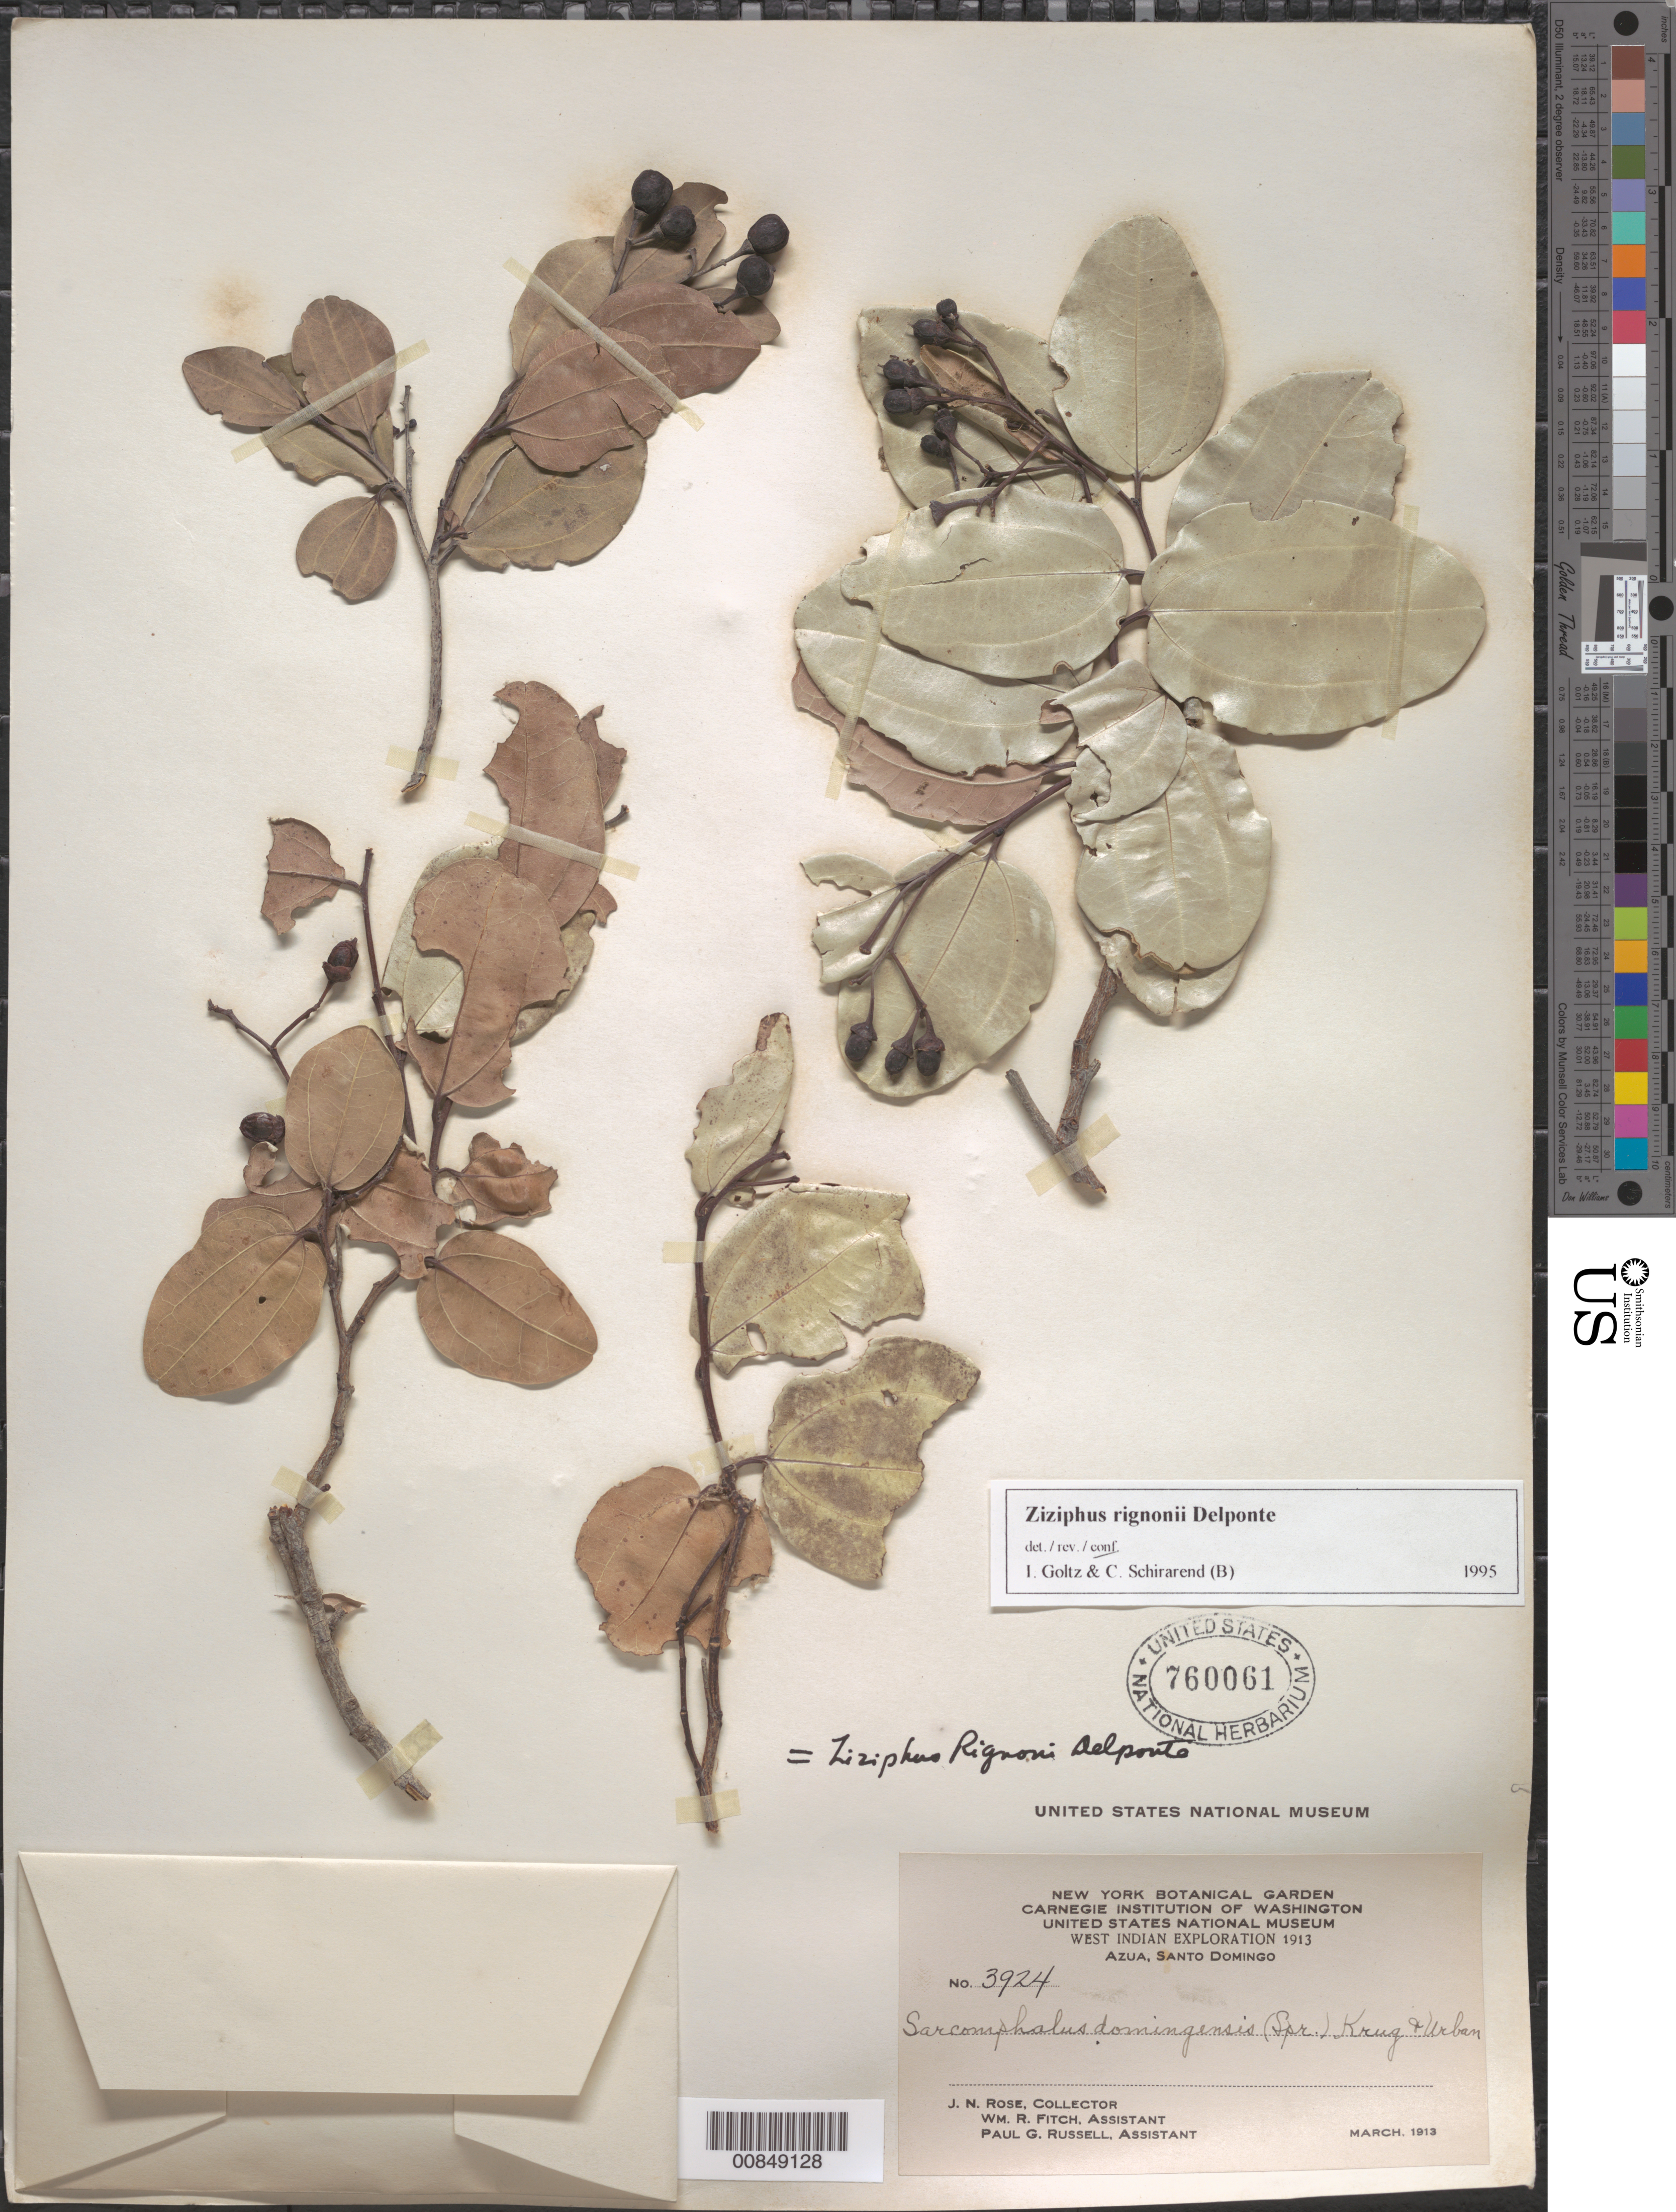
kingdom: Plantae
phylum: Tracheophyta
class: Magnoliopsida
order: Rosales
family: Rhamnaceae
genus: Sarcomphalus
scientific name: Sarcomphalus domingensis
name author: (Spreng.) Krug & Urb.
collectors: J. N. Rose, W. R. Fitch & P. G. Russell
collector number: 3924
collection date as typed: Mar 1913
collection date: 1913-03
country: Dominican Republic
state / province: Azua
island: Hispaniola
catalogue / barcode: US 760061